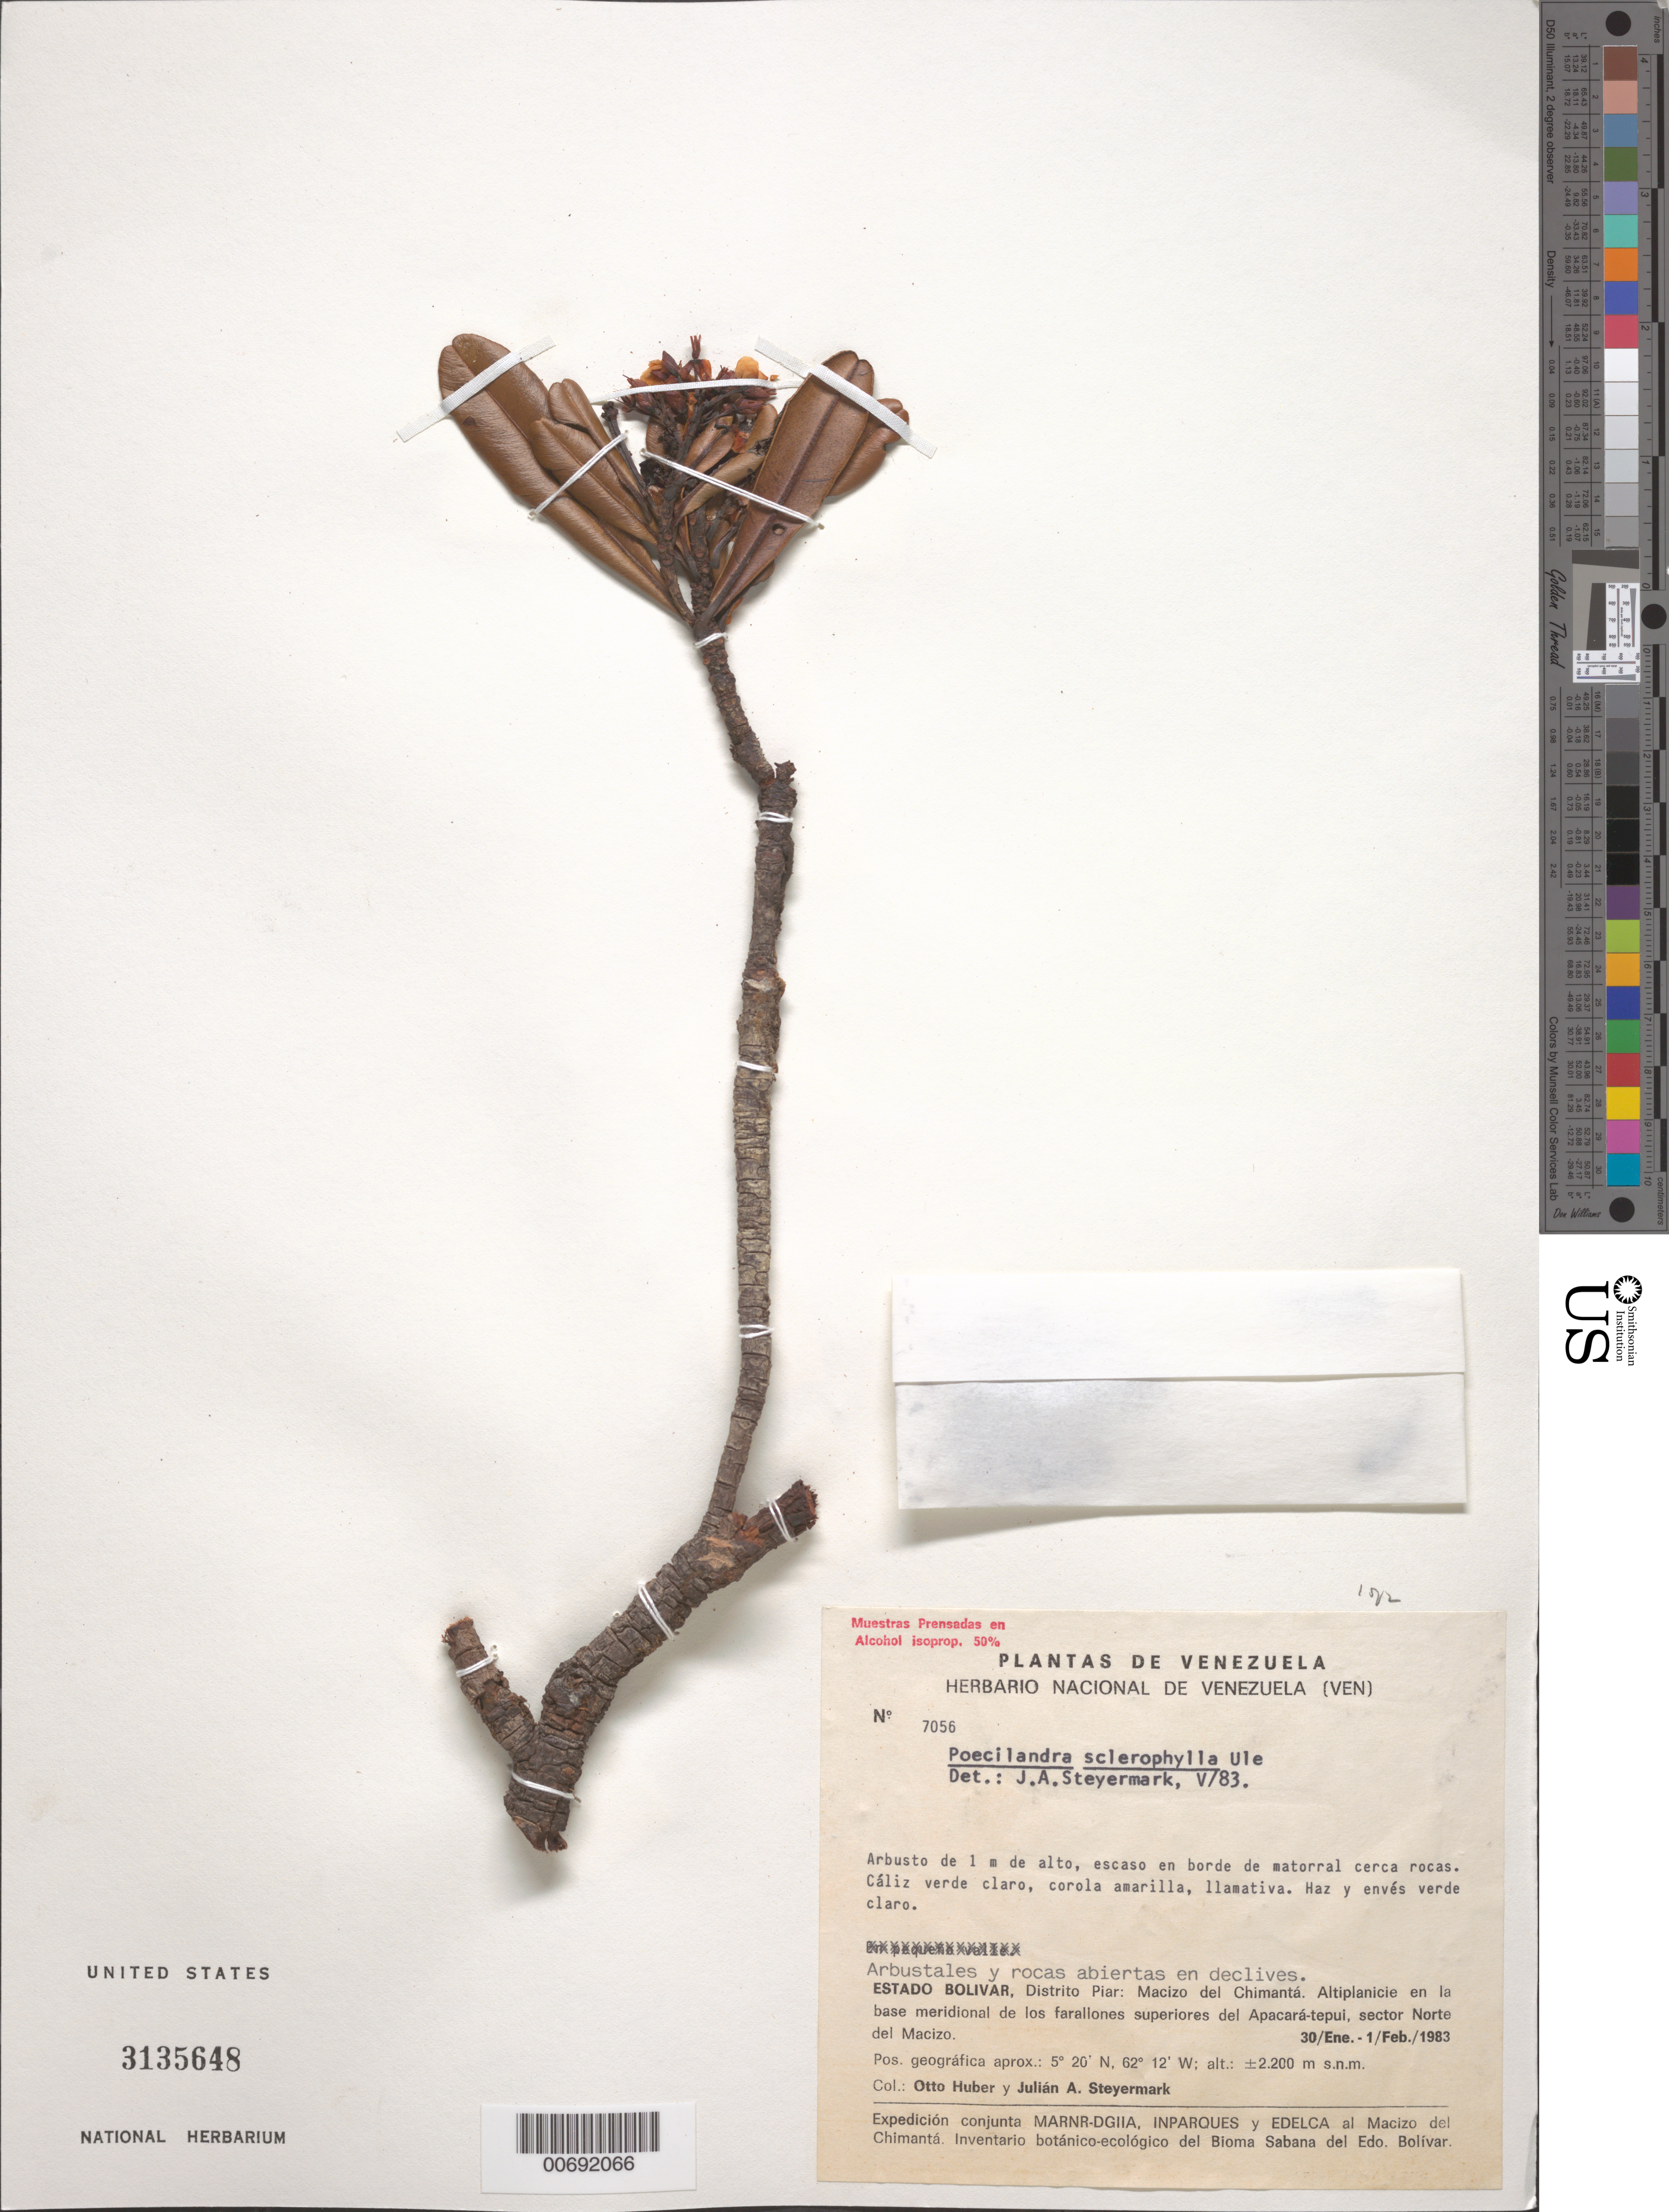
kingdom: Plantae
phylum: Tracheophyta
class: Magnoliopsida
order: Malpighiales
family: Ochnaceae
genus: Poecilandra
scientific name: Poecilandra sclerophylla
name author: Ule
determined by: Steyermark, Julian A., (VEN)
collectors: O. Huber & J. Steyermark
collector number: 7056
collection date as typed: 30-Jan-83 to 1-Feb-83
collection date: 1983-01-30/1983-02-01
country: Venezuela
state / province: Bolívar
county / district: Piar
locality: Macizo del Chimantá, los farallones superíores del Amurí-tepuí (sect. W Acopán-tepuí)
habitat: En borde de matorral cerca rocas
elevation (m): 2200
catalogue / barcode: US 3135648